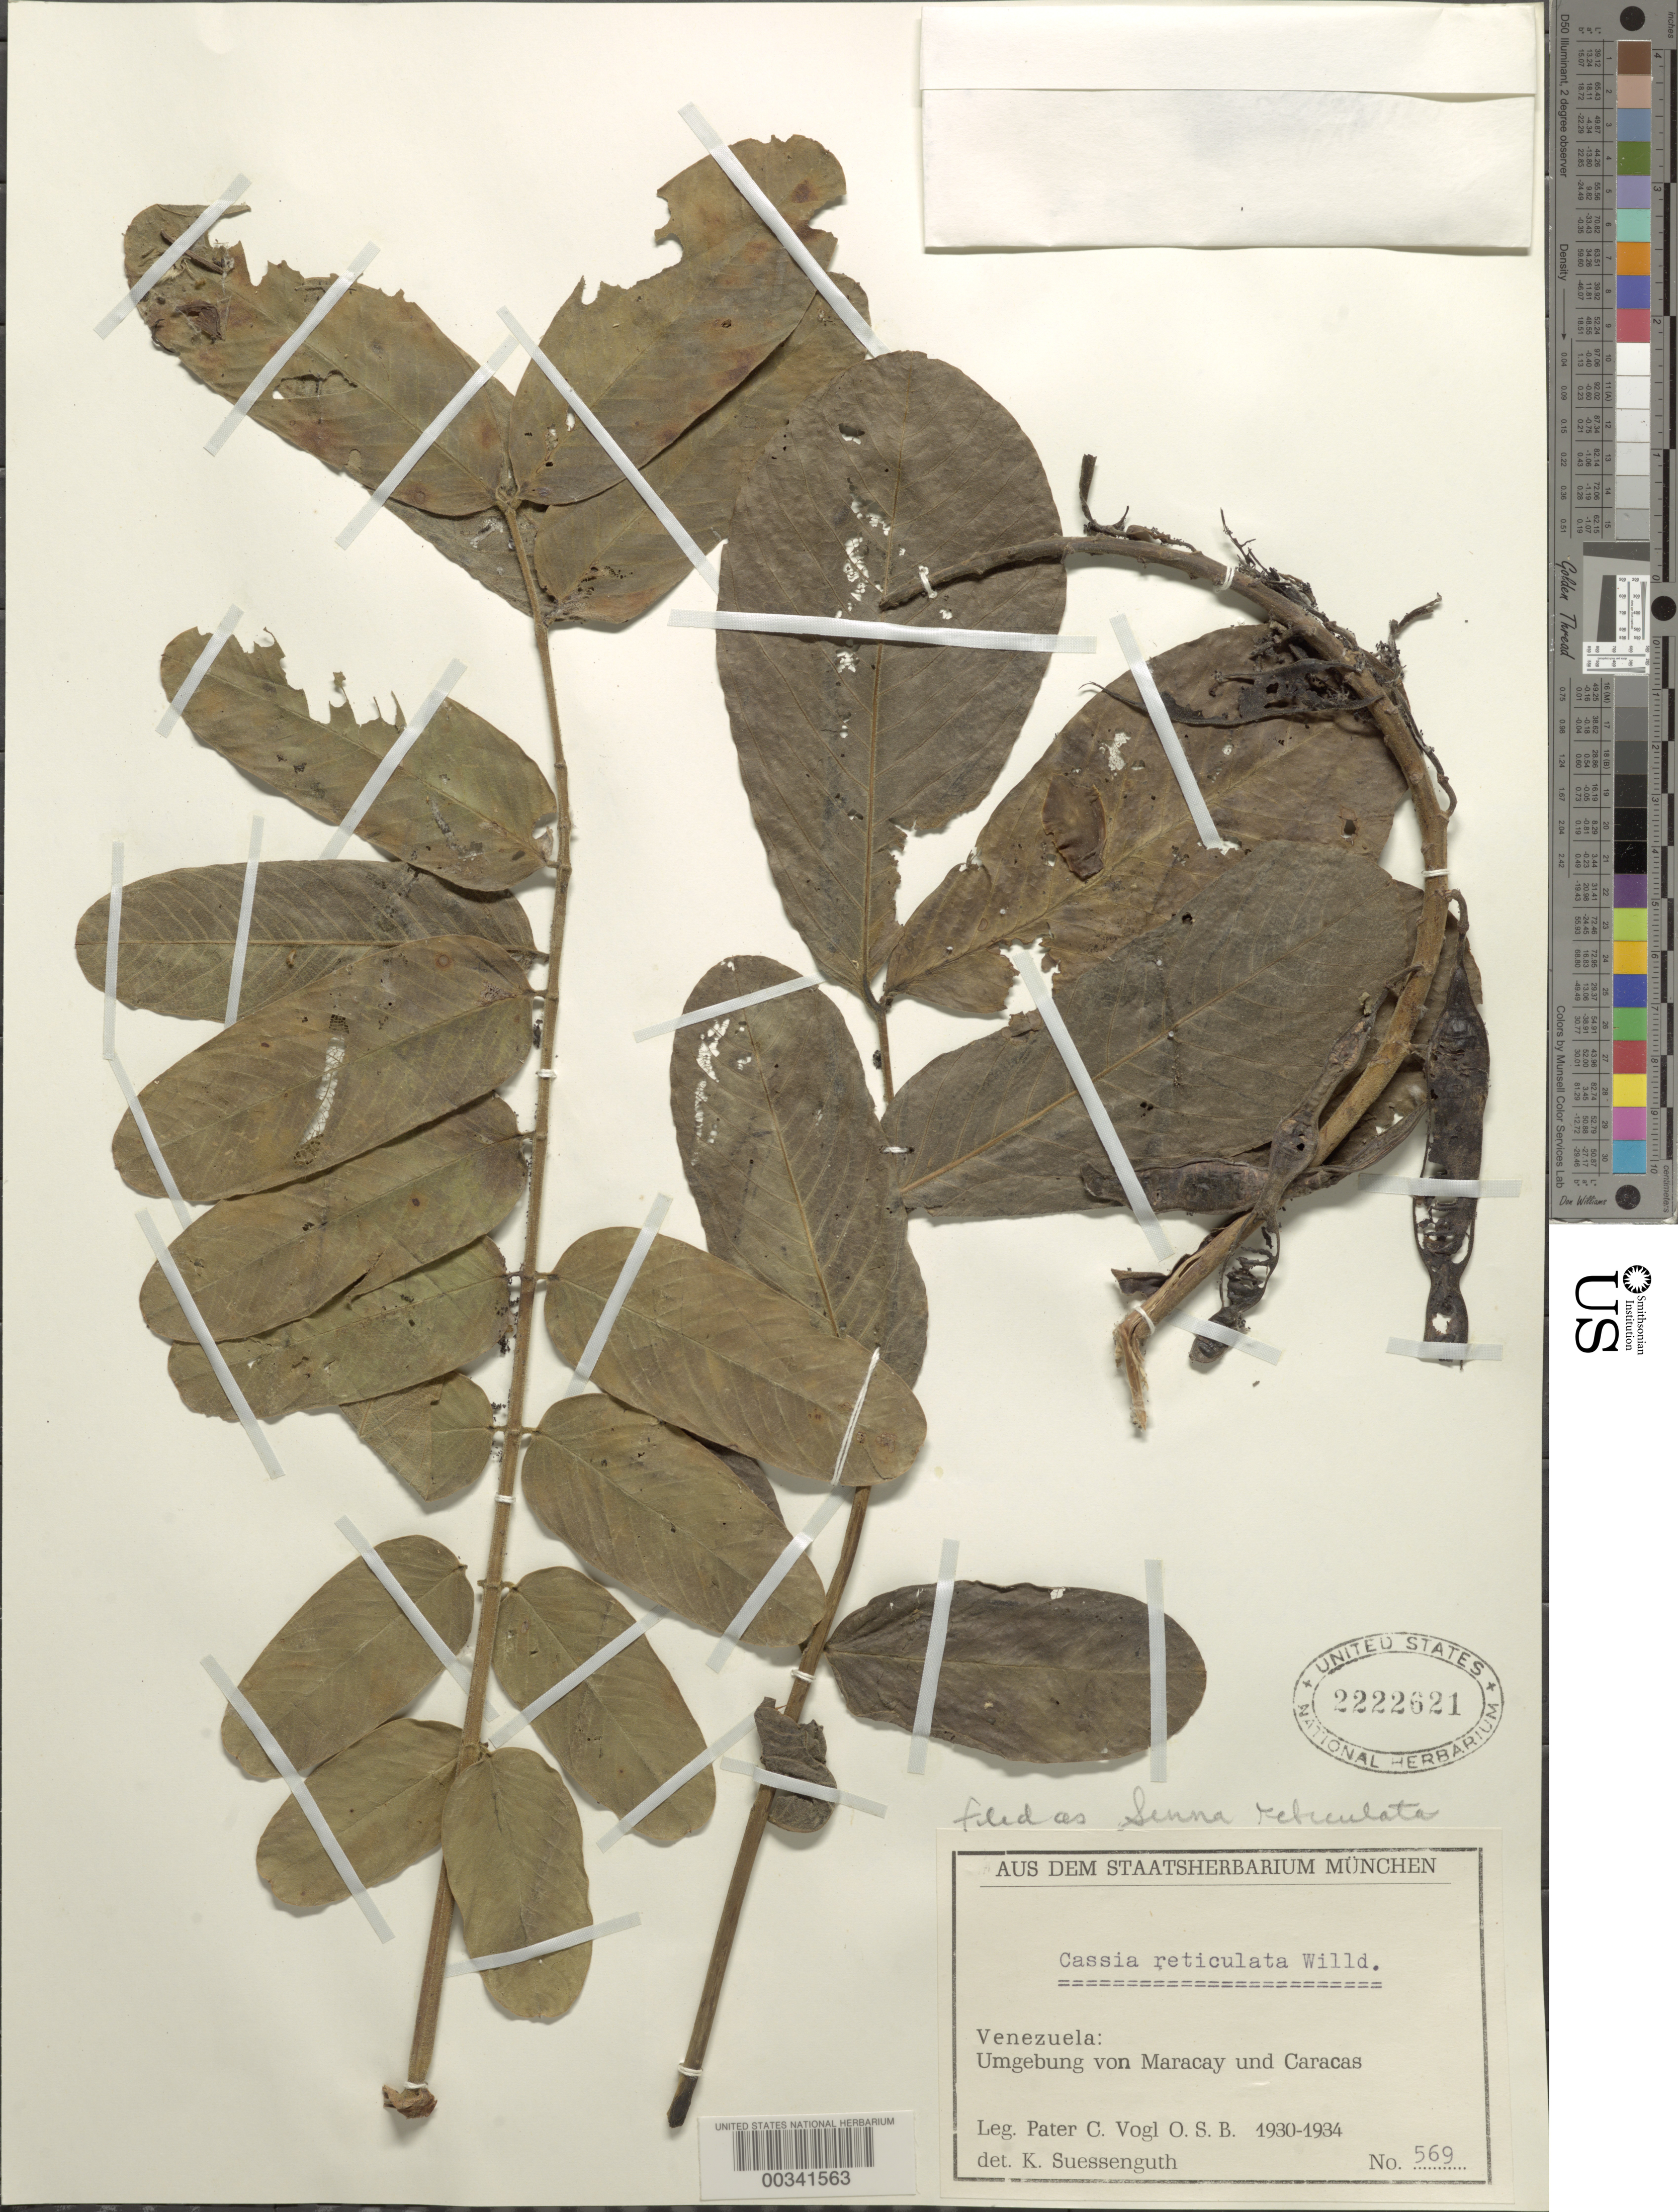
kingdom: Plantae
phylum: Tracheophyta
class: Magnoliopsida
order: Fabales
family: Fabaceae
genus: Senna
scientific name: Senna reticulata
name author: (Willd.) H.S. Irwin & Barneby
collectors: C. Vogl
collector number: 569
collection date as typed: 1930 to -- -- 1934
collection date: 1930/1934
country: Venezuela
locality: Between maracay and caracas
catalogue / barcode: US 2222621